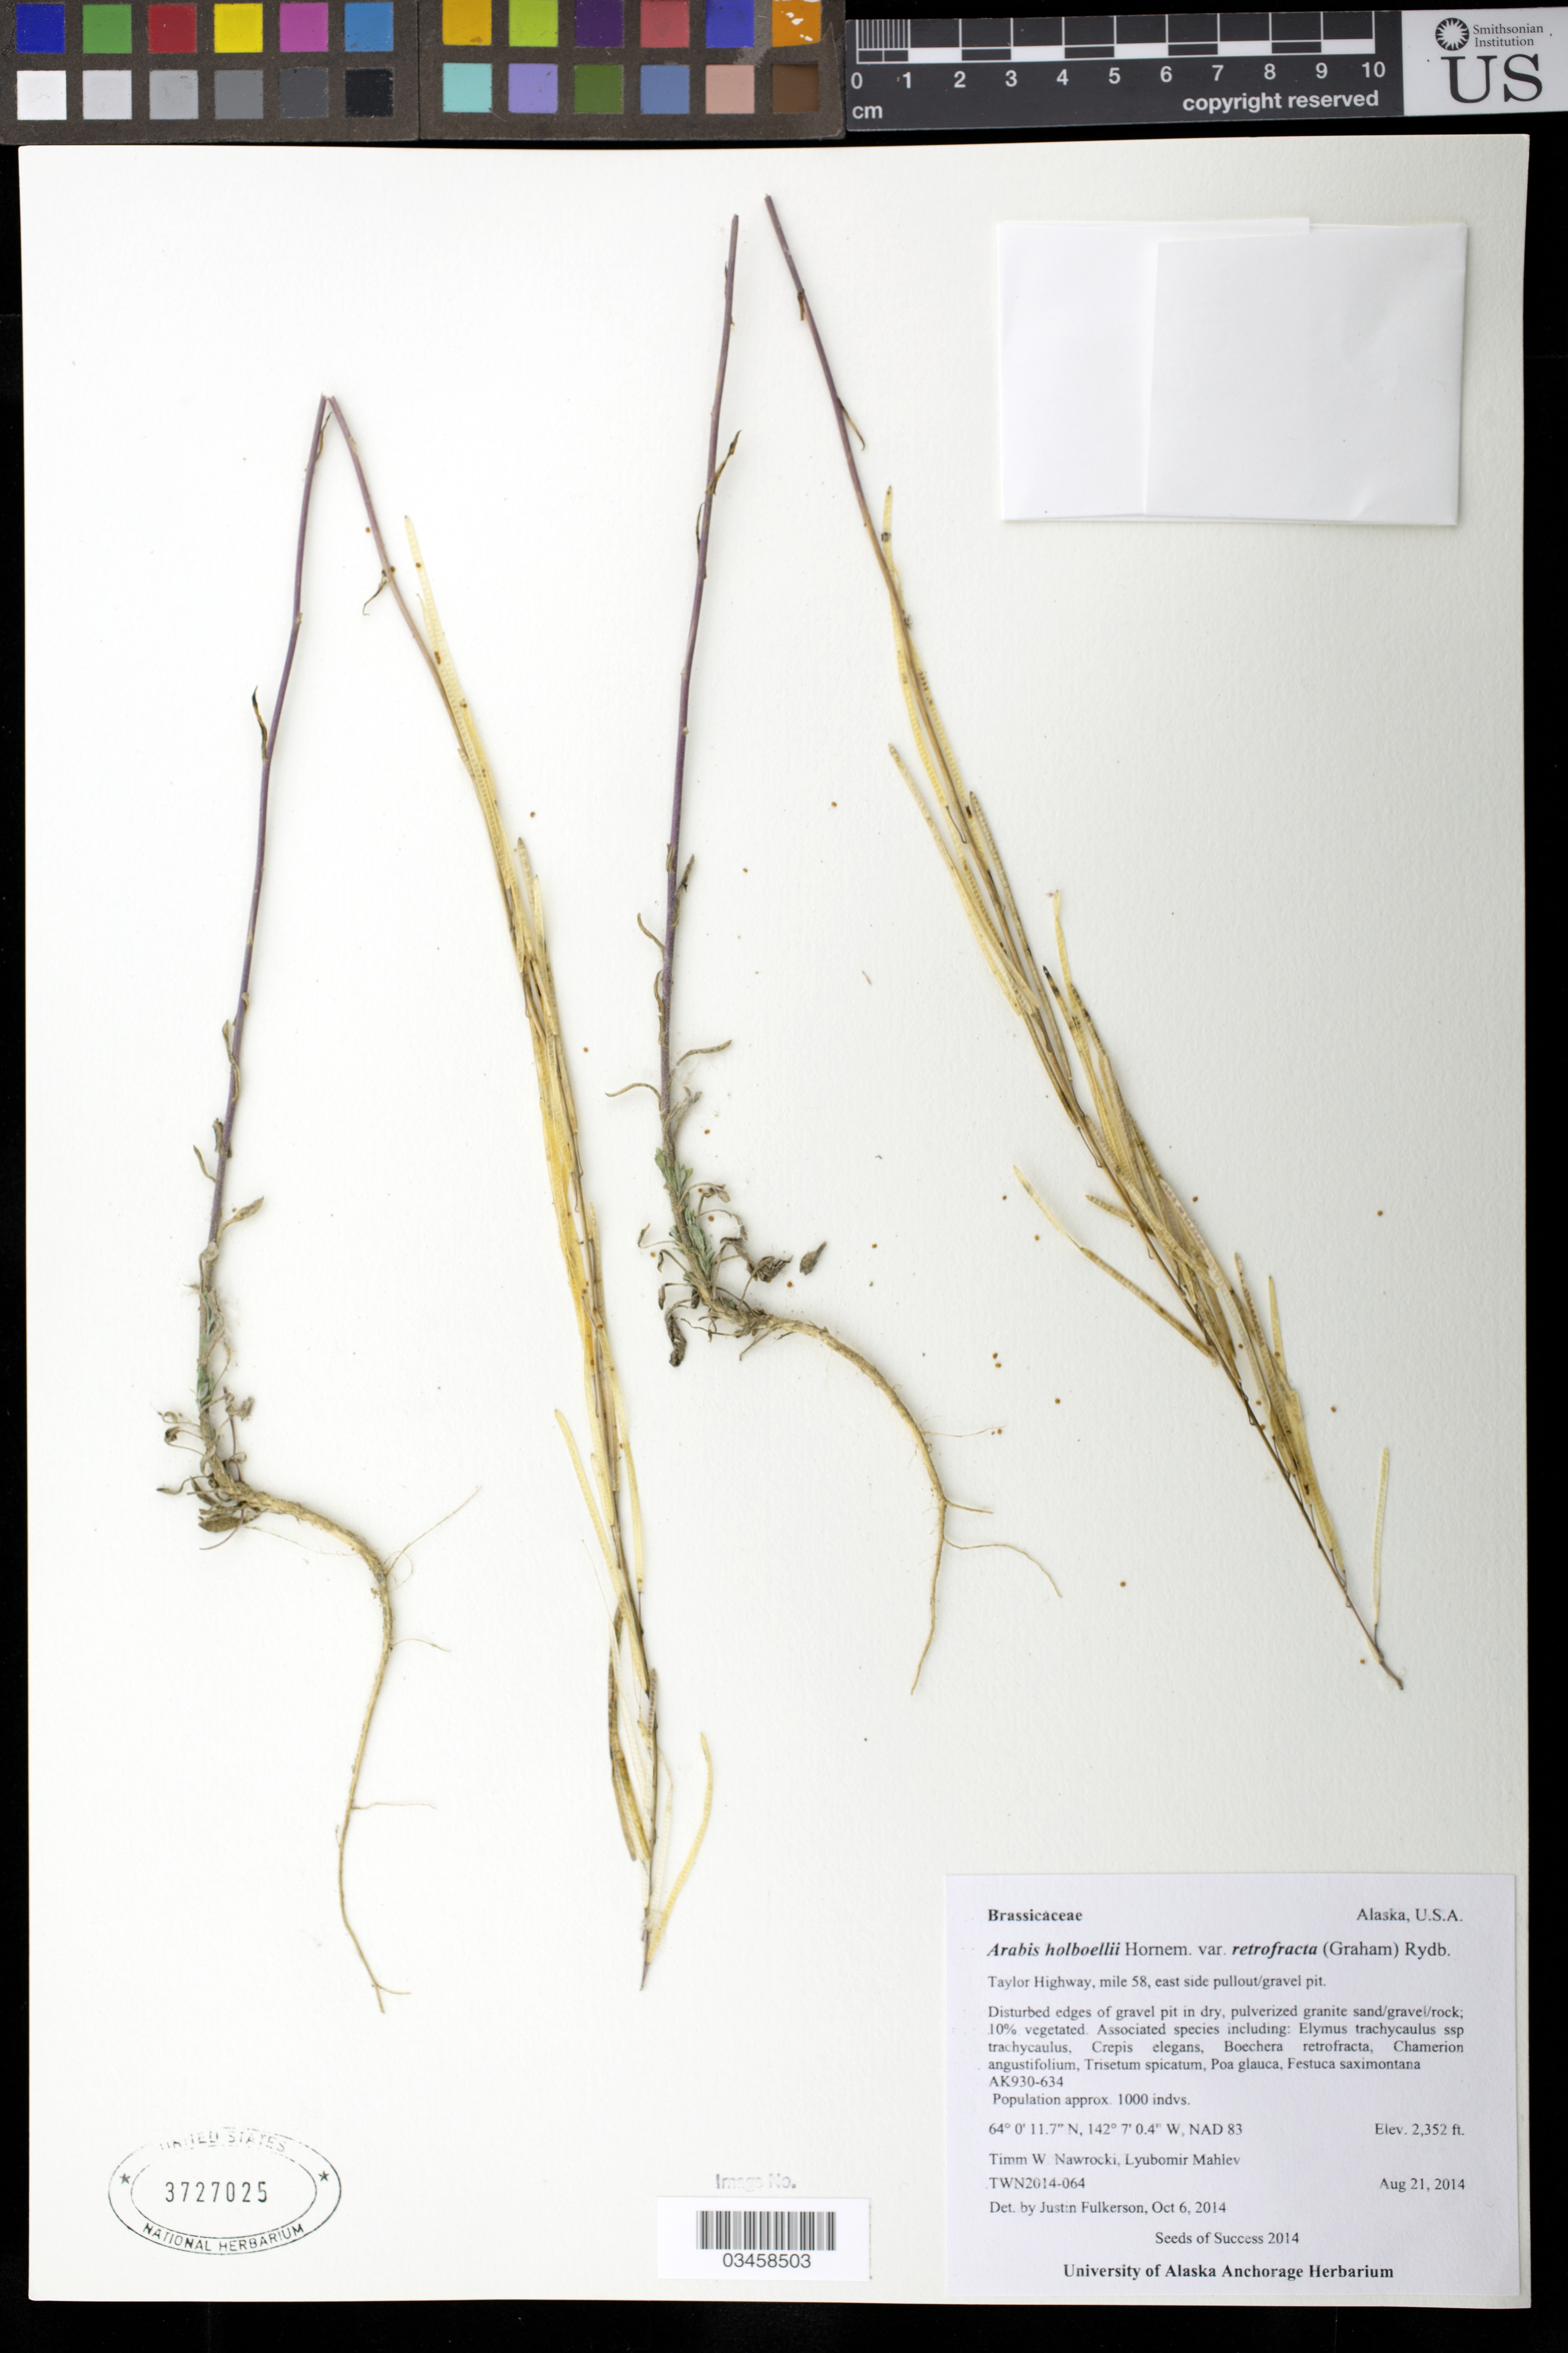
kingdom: Plantae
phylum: Tracheophyta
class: Magnoliopsida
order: Brassicales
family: Brassicaceae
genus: Arabis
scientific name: Arabis holboellii var. retrofracta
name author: Rydb.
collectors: T. Nawrocki & L. Mahlev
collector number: TWN2014-064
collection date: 2014-08-21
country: United States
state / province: Alaska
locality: Taylor Hwy, mile 58, east side pullout/gravel pit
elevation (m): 717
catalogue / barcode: US 3727025